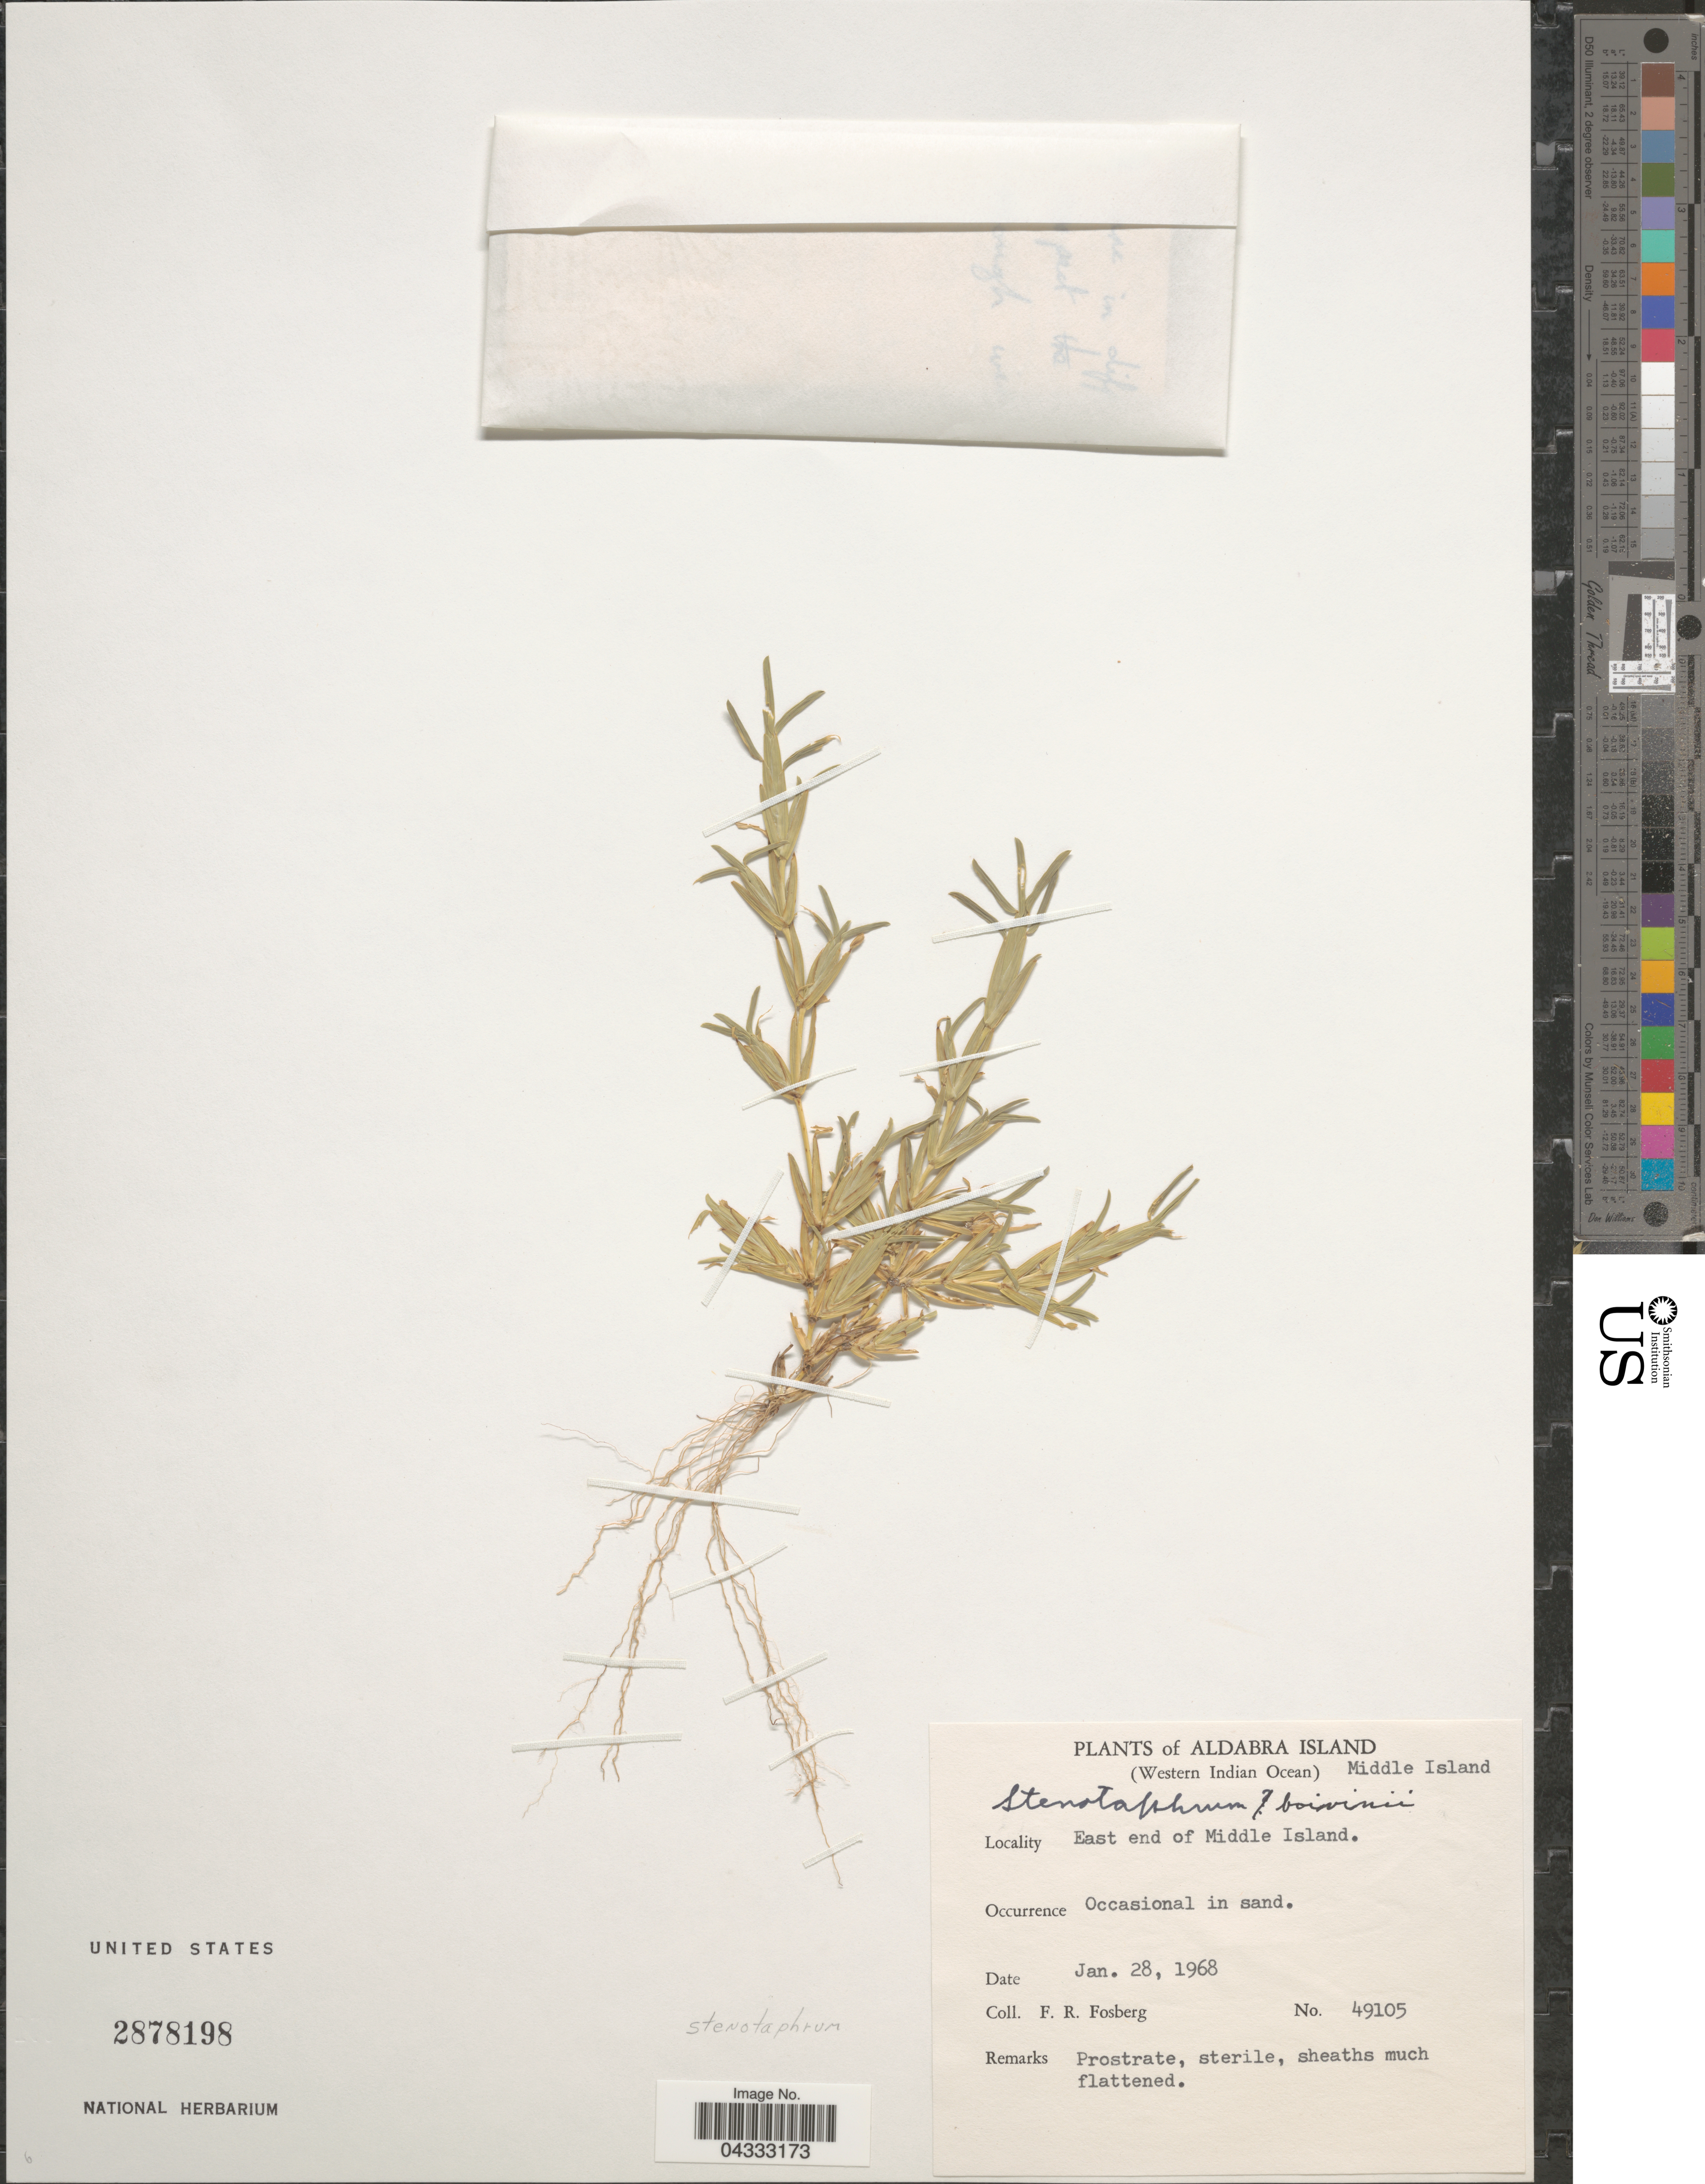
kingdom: Plantae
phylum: Tracheophyta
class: Liliopsida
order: Poales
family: Poaceae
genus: Stenotaphrum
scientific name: Stenotaphrum boivinii ined. prp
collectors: F. R. Fosberg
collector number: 49105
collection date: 1968-01-28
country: Seychelles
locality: Aldabra Island. (Western Indian Ocean). Middle Island. East end of Middle Island.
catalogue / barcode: US 2878198